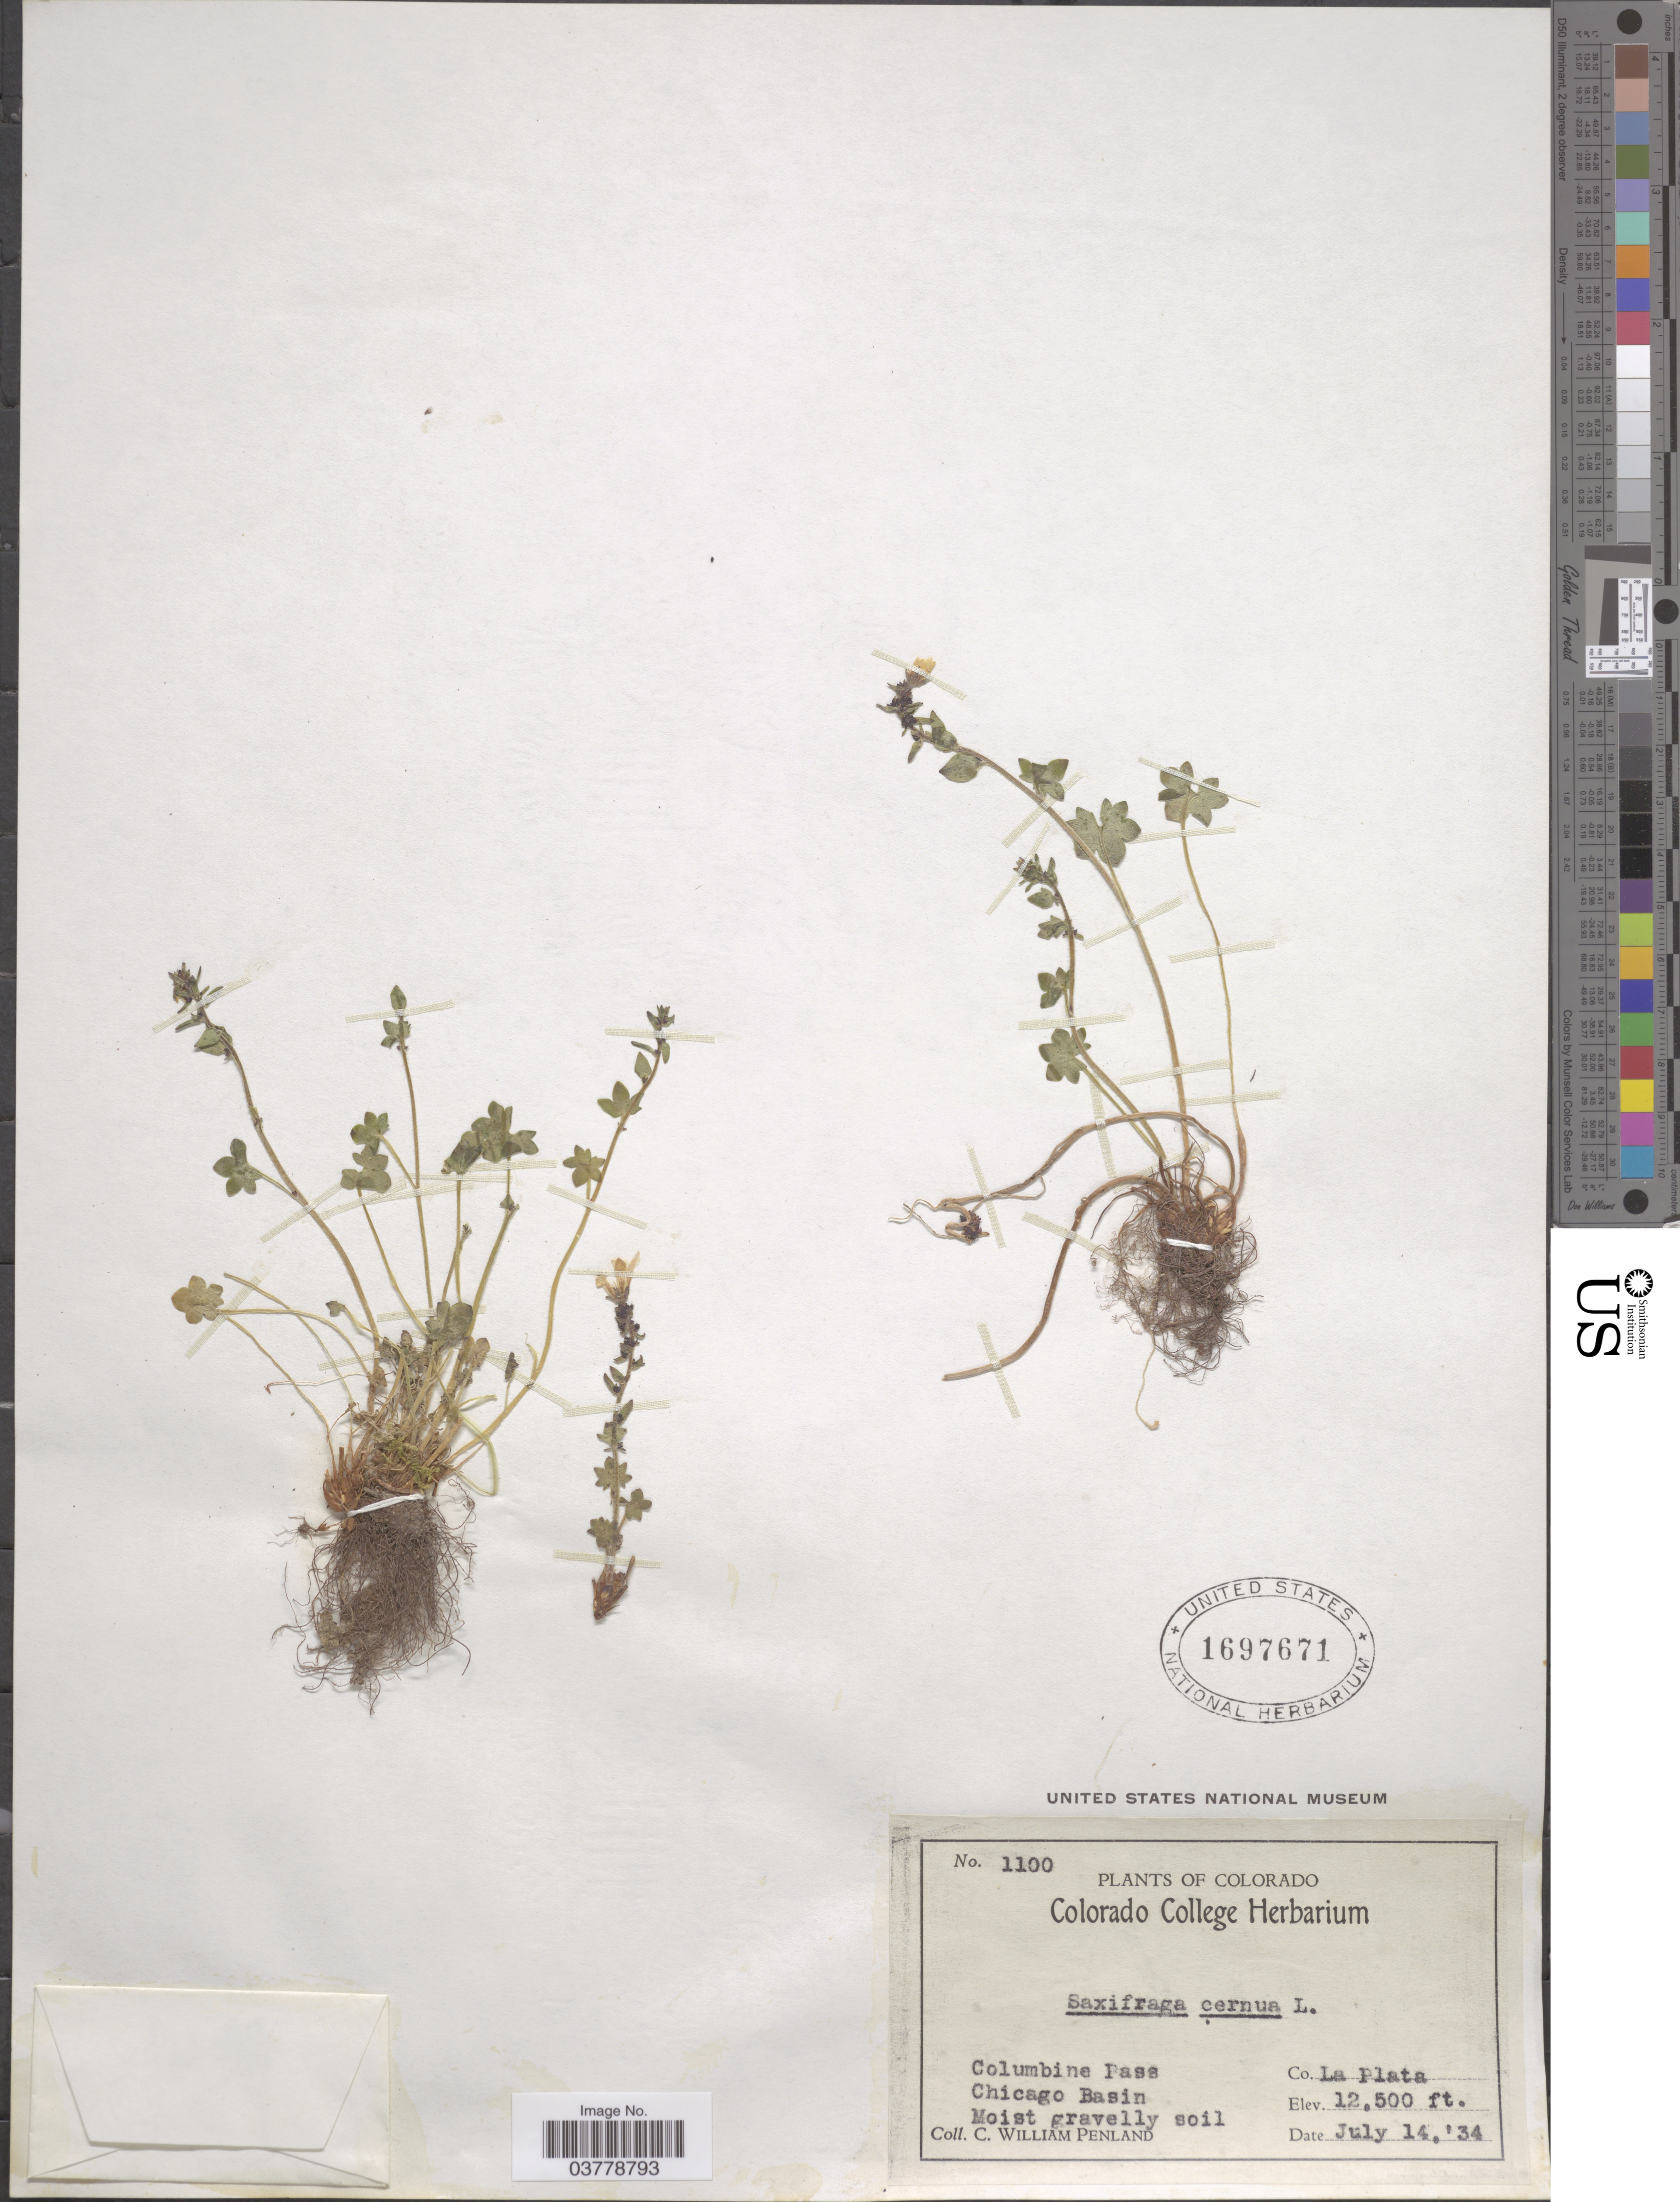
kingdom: Plantae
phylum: Tracheophyta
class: Magnoliopsida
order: Saxifragales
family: Saxifragaceae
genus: Saxifraga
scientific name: Saxifraga cernua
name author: L.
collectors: C. W. Penland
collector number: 1100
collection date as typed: Transcribed d/m/y: 14/7/34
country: United States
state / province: Colorado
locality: Columbine Pass. Chicago Basin. Co. La Plata.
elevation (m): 3810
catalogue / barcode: US 1697671